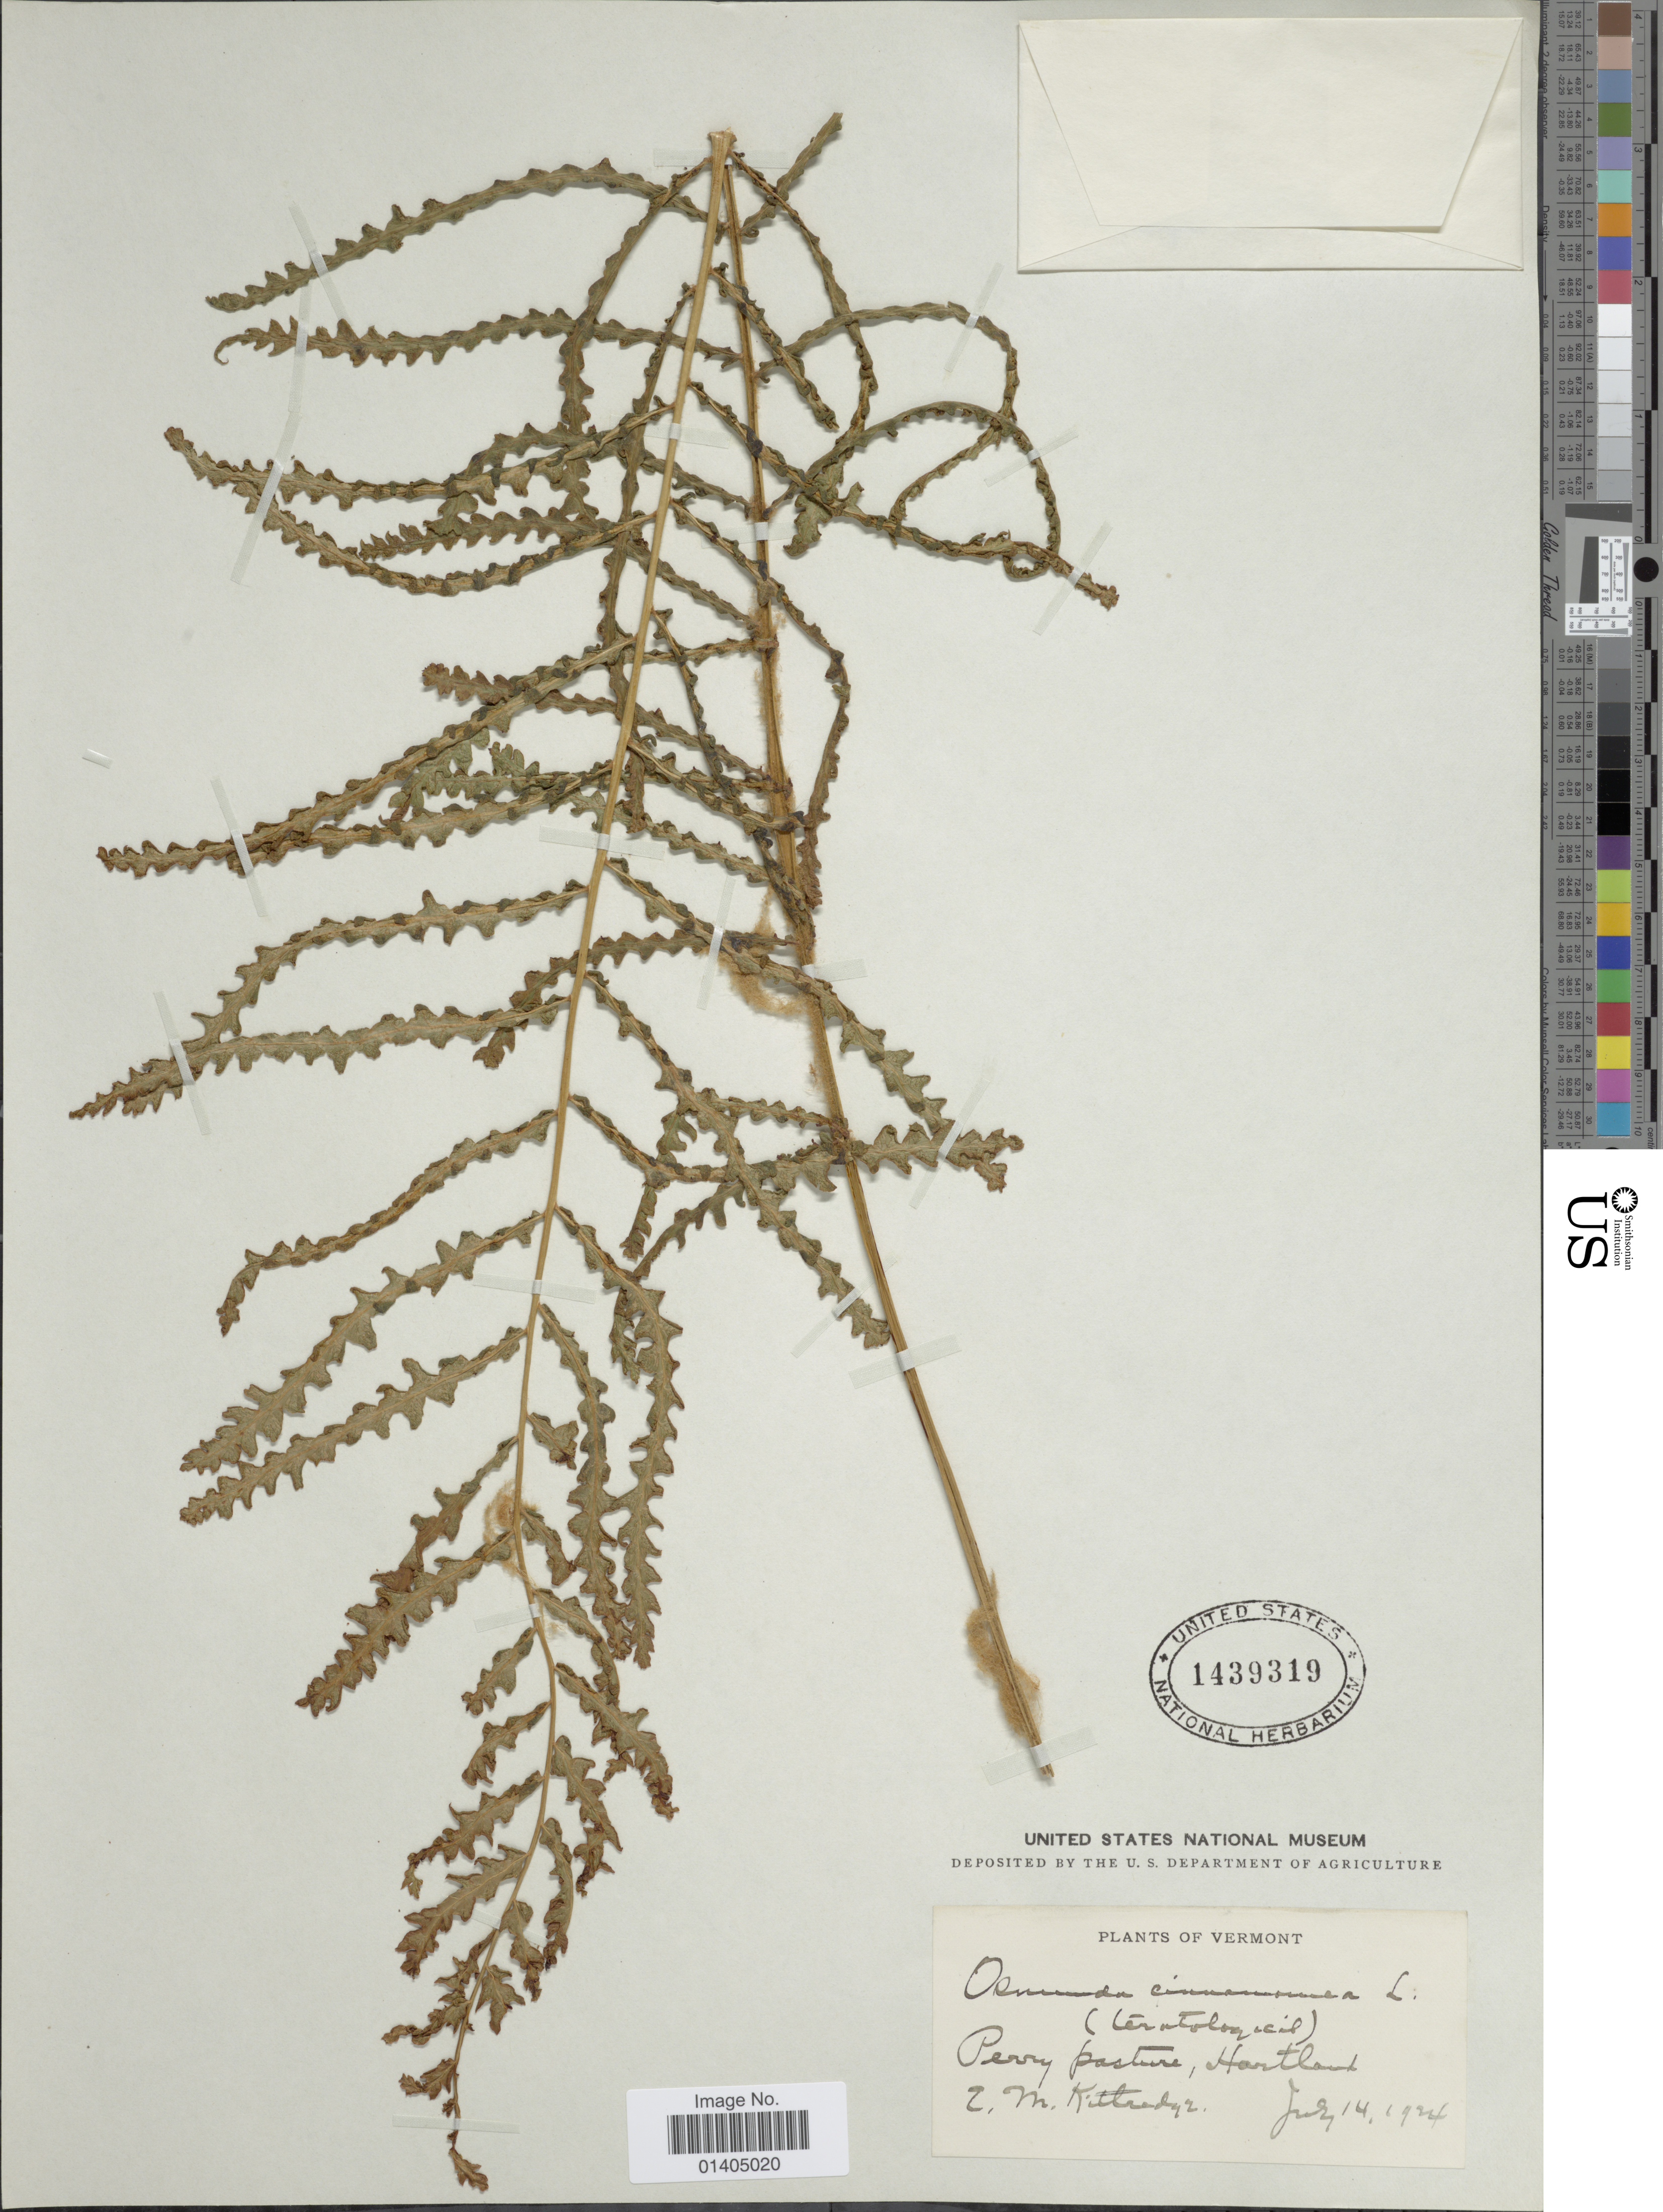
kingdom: Plantae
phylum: Tracheophyta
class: Polypodiopsida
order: Osmundales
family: Osmundaceae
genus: Osmundastrum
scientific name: Osmundastrum cinnamomeum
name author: (L.) C. Presl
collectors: E. Kittridge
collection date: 1924-07-14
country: United States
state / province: Vermont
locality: Perry pasture, Hartland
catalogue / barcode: US 1439319